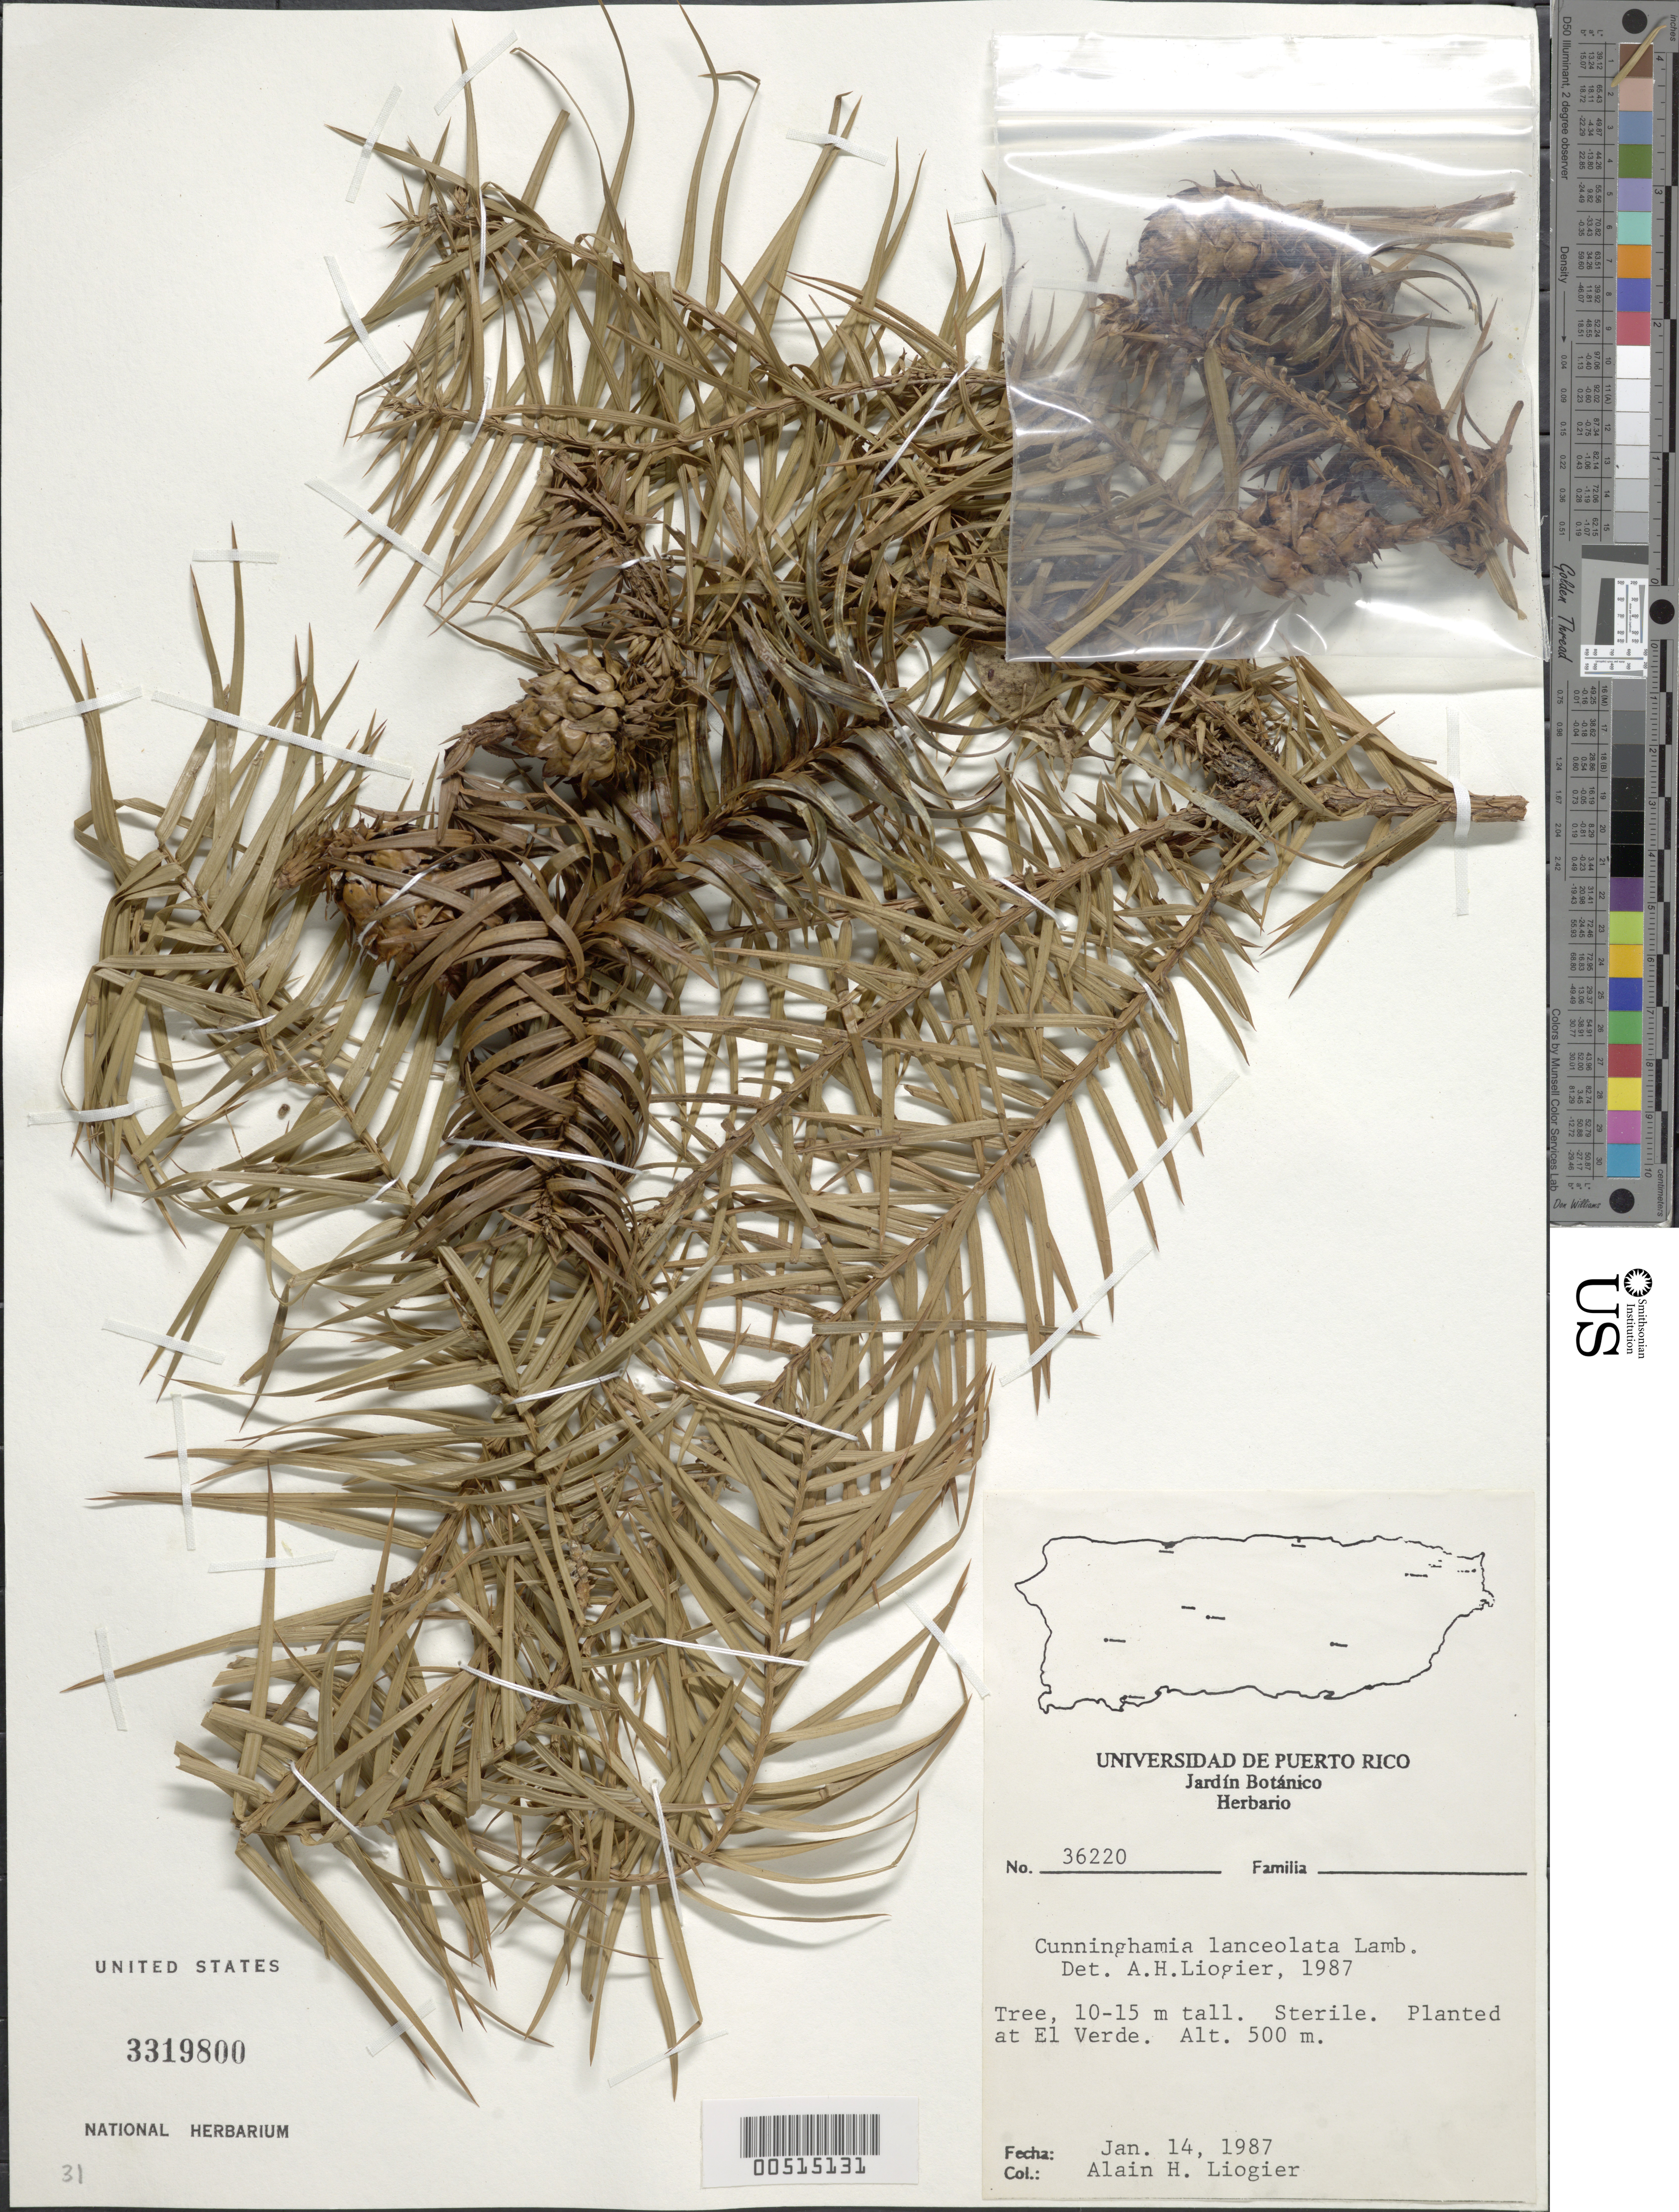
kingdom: Plantae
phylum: Tracheophyta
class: Pinopsida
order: Pinales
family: Cupressaceae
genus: Cunninghamia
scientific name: Cunninghamia lanceolata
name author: (Lamb.) Hook.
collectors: A. H. Liogier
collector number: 36220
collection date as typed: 14 Jan 1987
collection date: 1987-01-14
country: Puerto Rico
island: Greater Antilles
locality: Planted at El Verde.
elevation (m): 500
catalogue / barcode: US 3319800